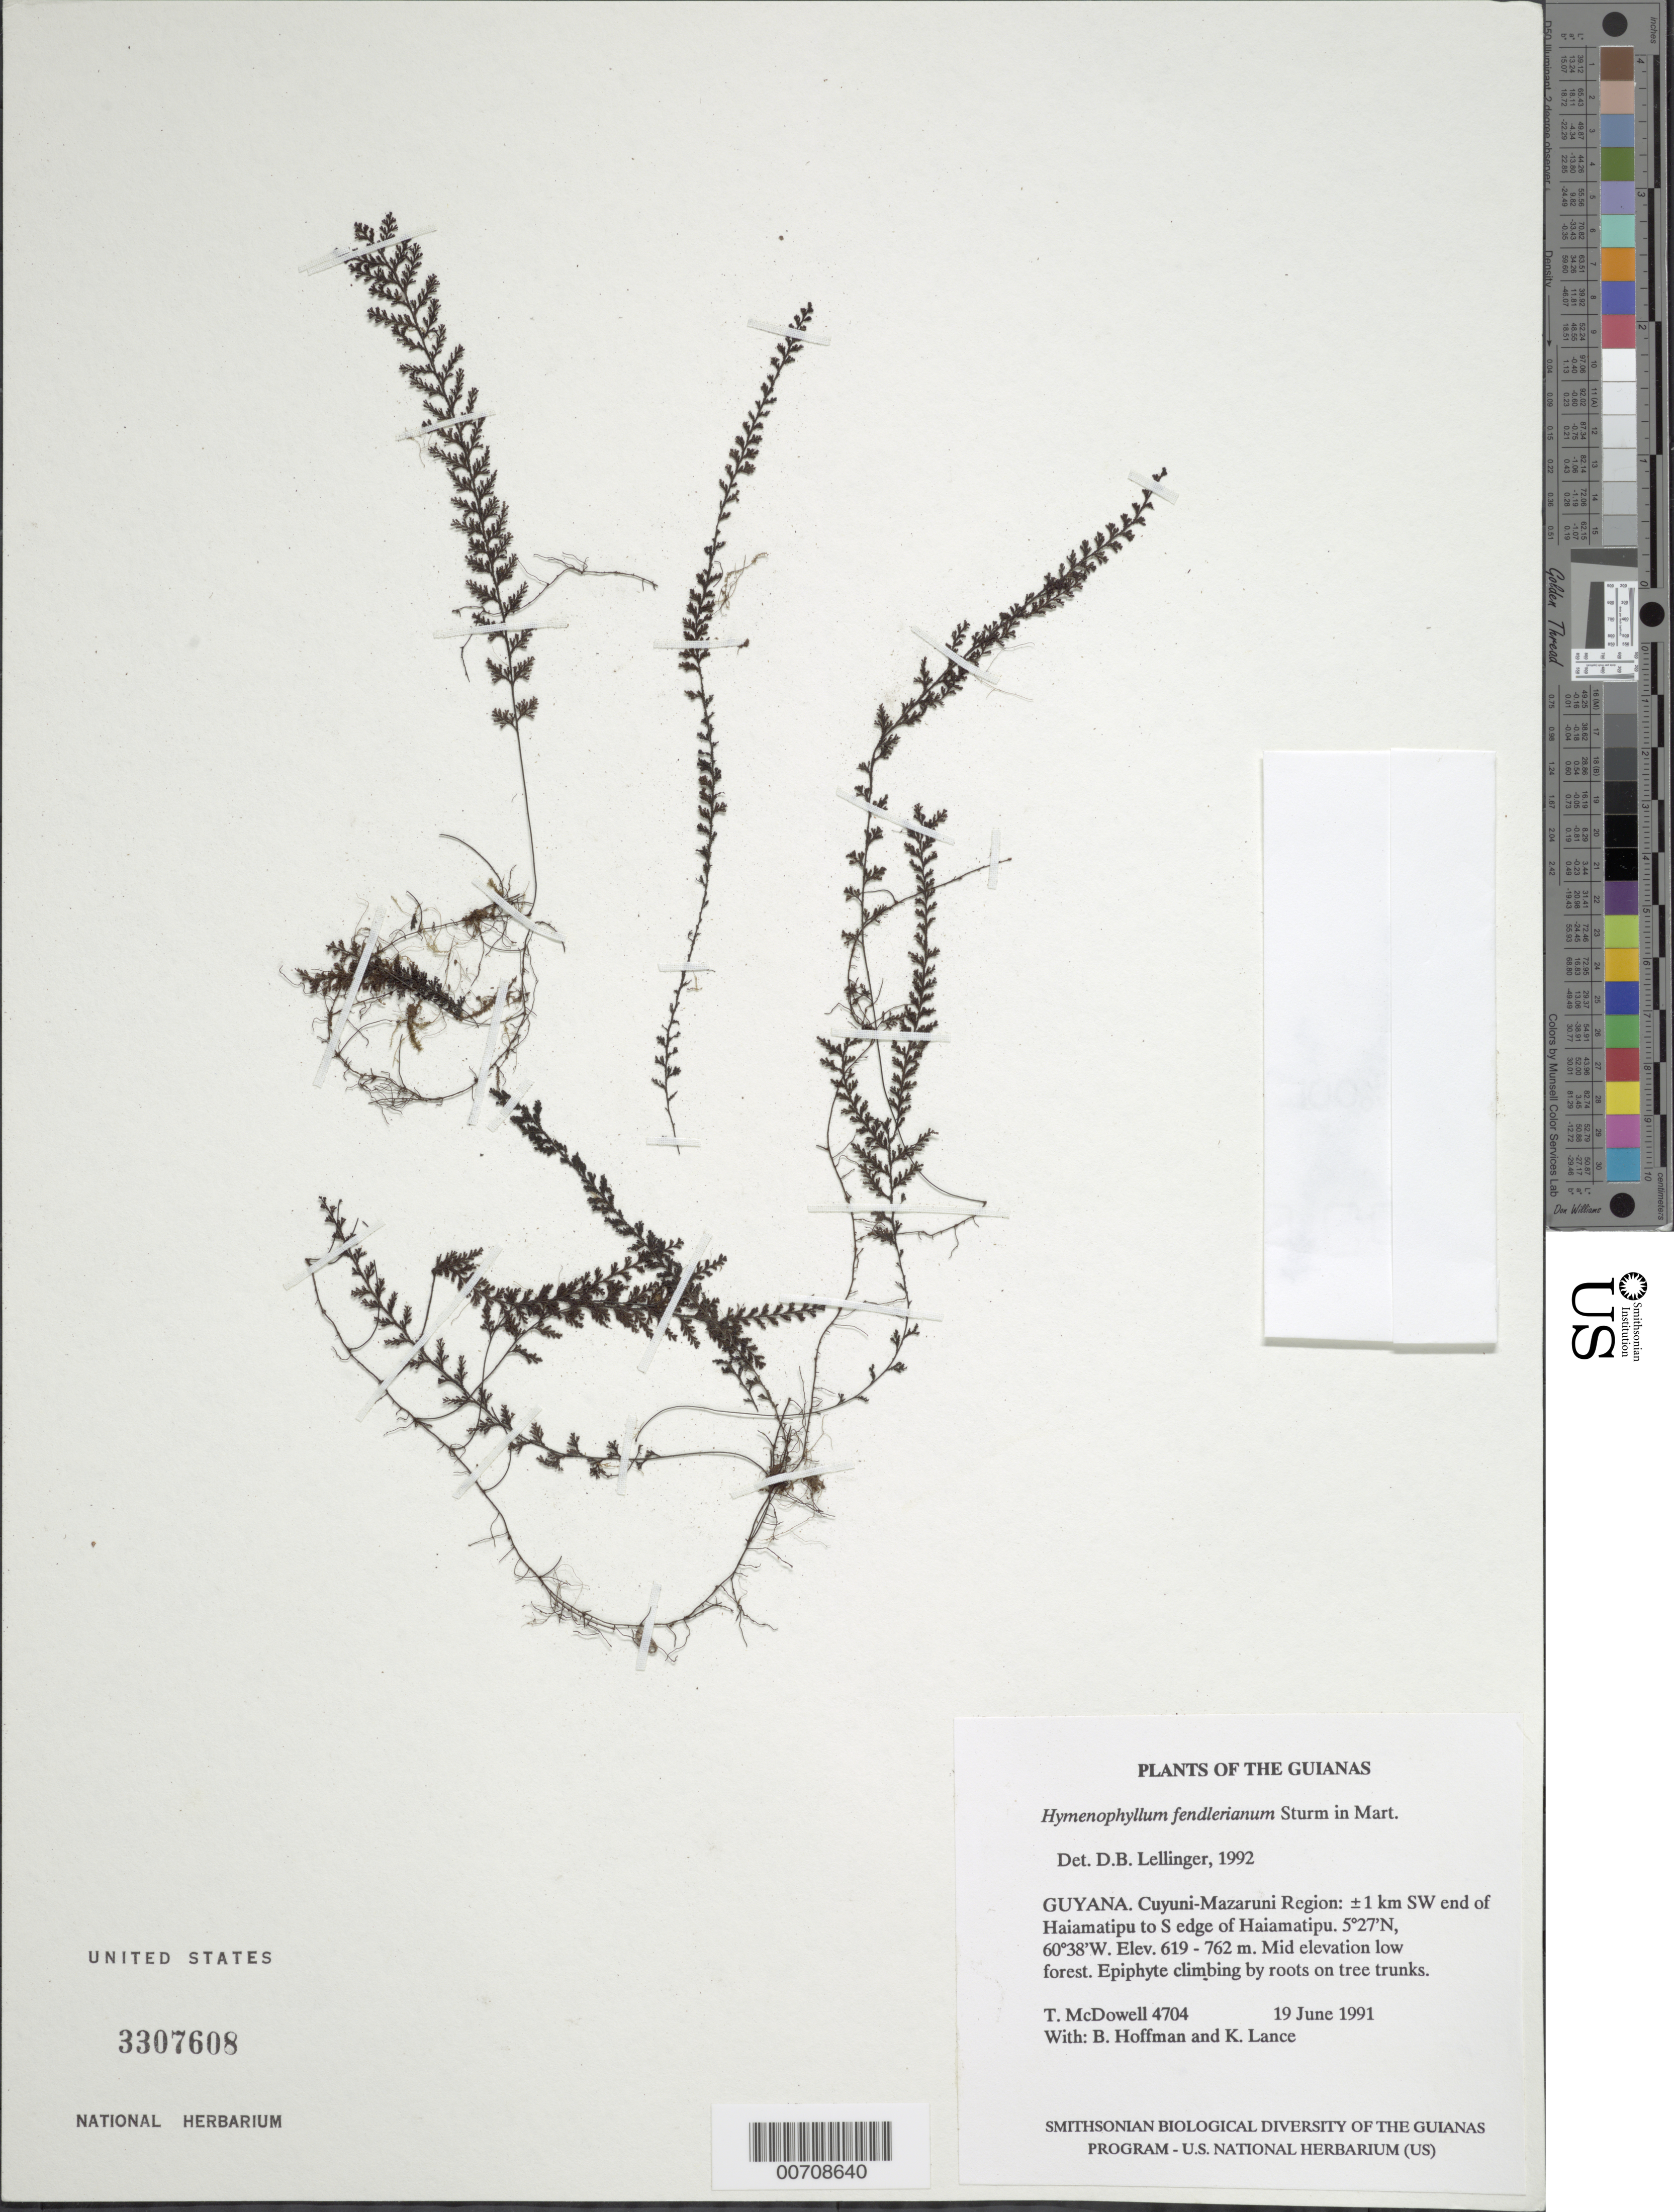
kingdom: Plantae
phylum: Tracheophyta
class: Polypodiopsida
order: Hymenophyllales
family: Hymenophyllaceae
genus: Hymenophyllum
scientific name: Hymenophyllum fendlerianum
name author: J.W. Sturm in Mart.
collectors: T. McDowell, B. Hoffman & K. Lance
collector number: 4704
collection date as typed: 19 June 1991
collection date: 1991-06-19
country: Guyana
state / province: Cuyuni-Mazaruni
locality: ±1 km SW end of Haiamatipu to S edge of Haiamatipu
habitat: Mid elevation low forest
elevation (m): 610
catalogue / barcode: US 3307608